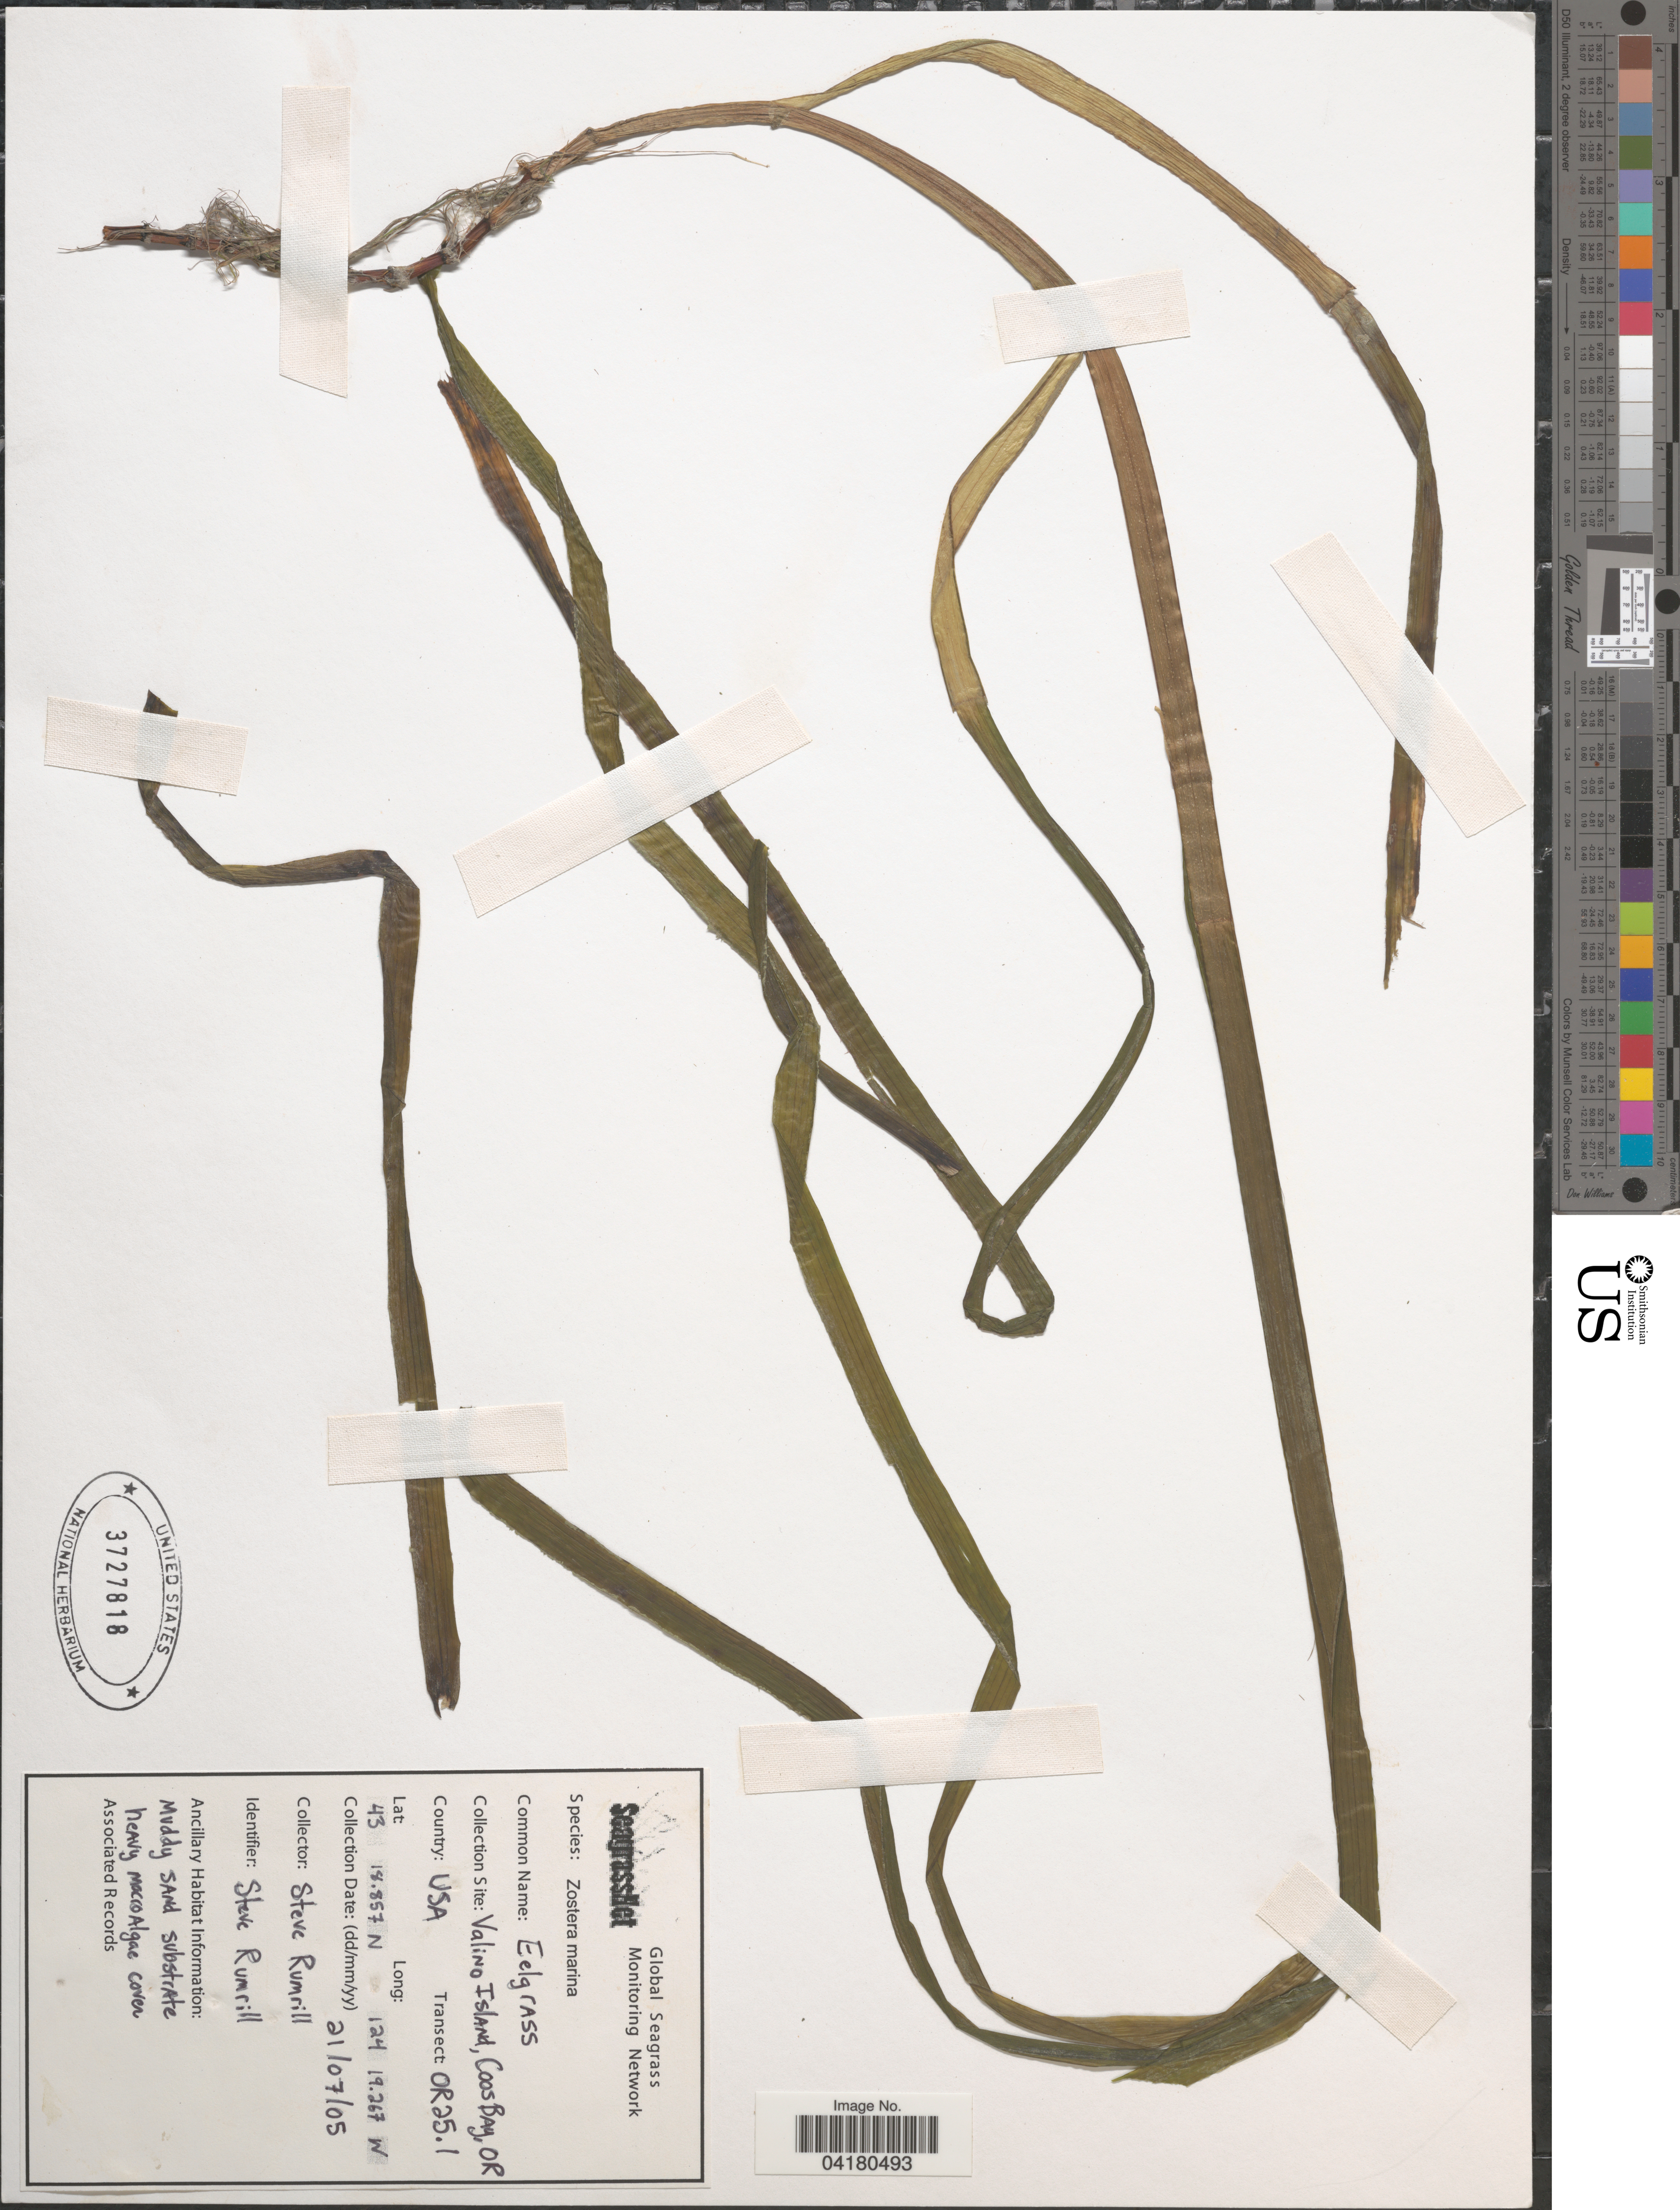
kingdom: Plantae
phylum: Tracheophyta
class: Liliopsida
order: Alismatales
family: Zosteraceae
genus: Zostera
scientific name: Zostera marina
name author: L.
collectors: S. Rumrill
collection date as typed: Transcribed d/m/y: 21/7/5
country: United States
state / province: Oregon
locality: Collection Site: Valino Island, Coos Bay. Transect: OR25.1.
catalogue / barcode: US 3727818